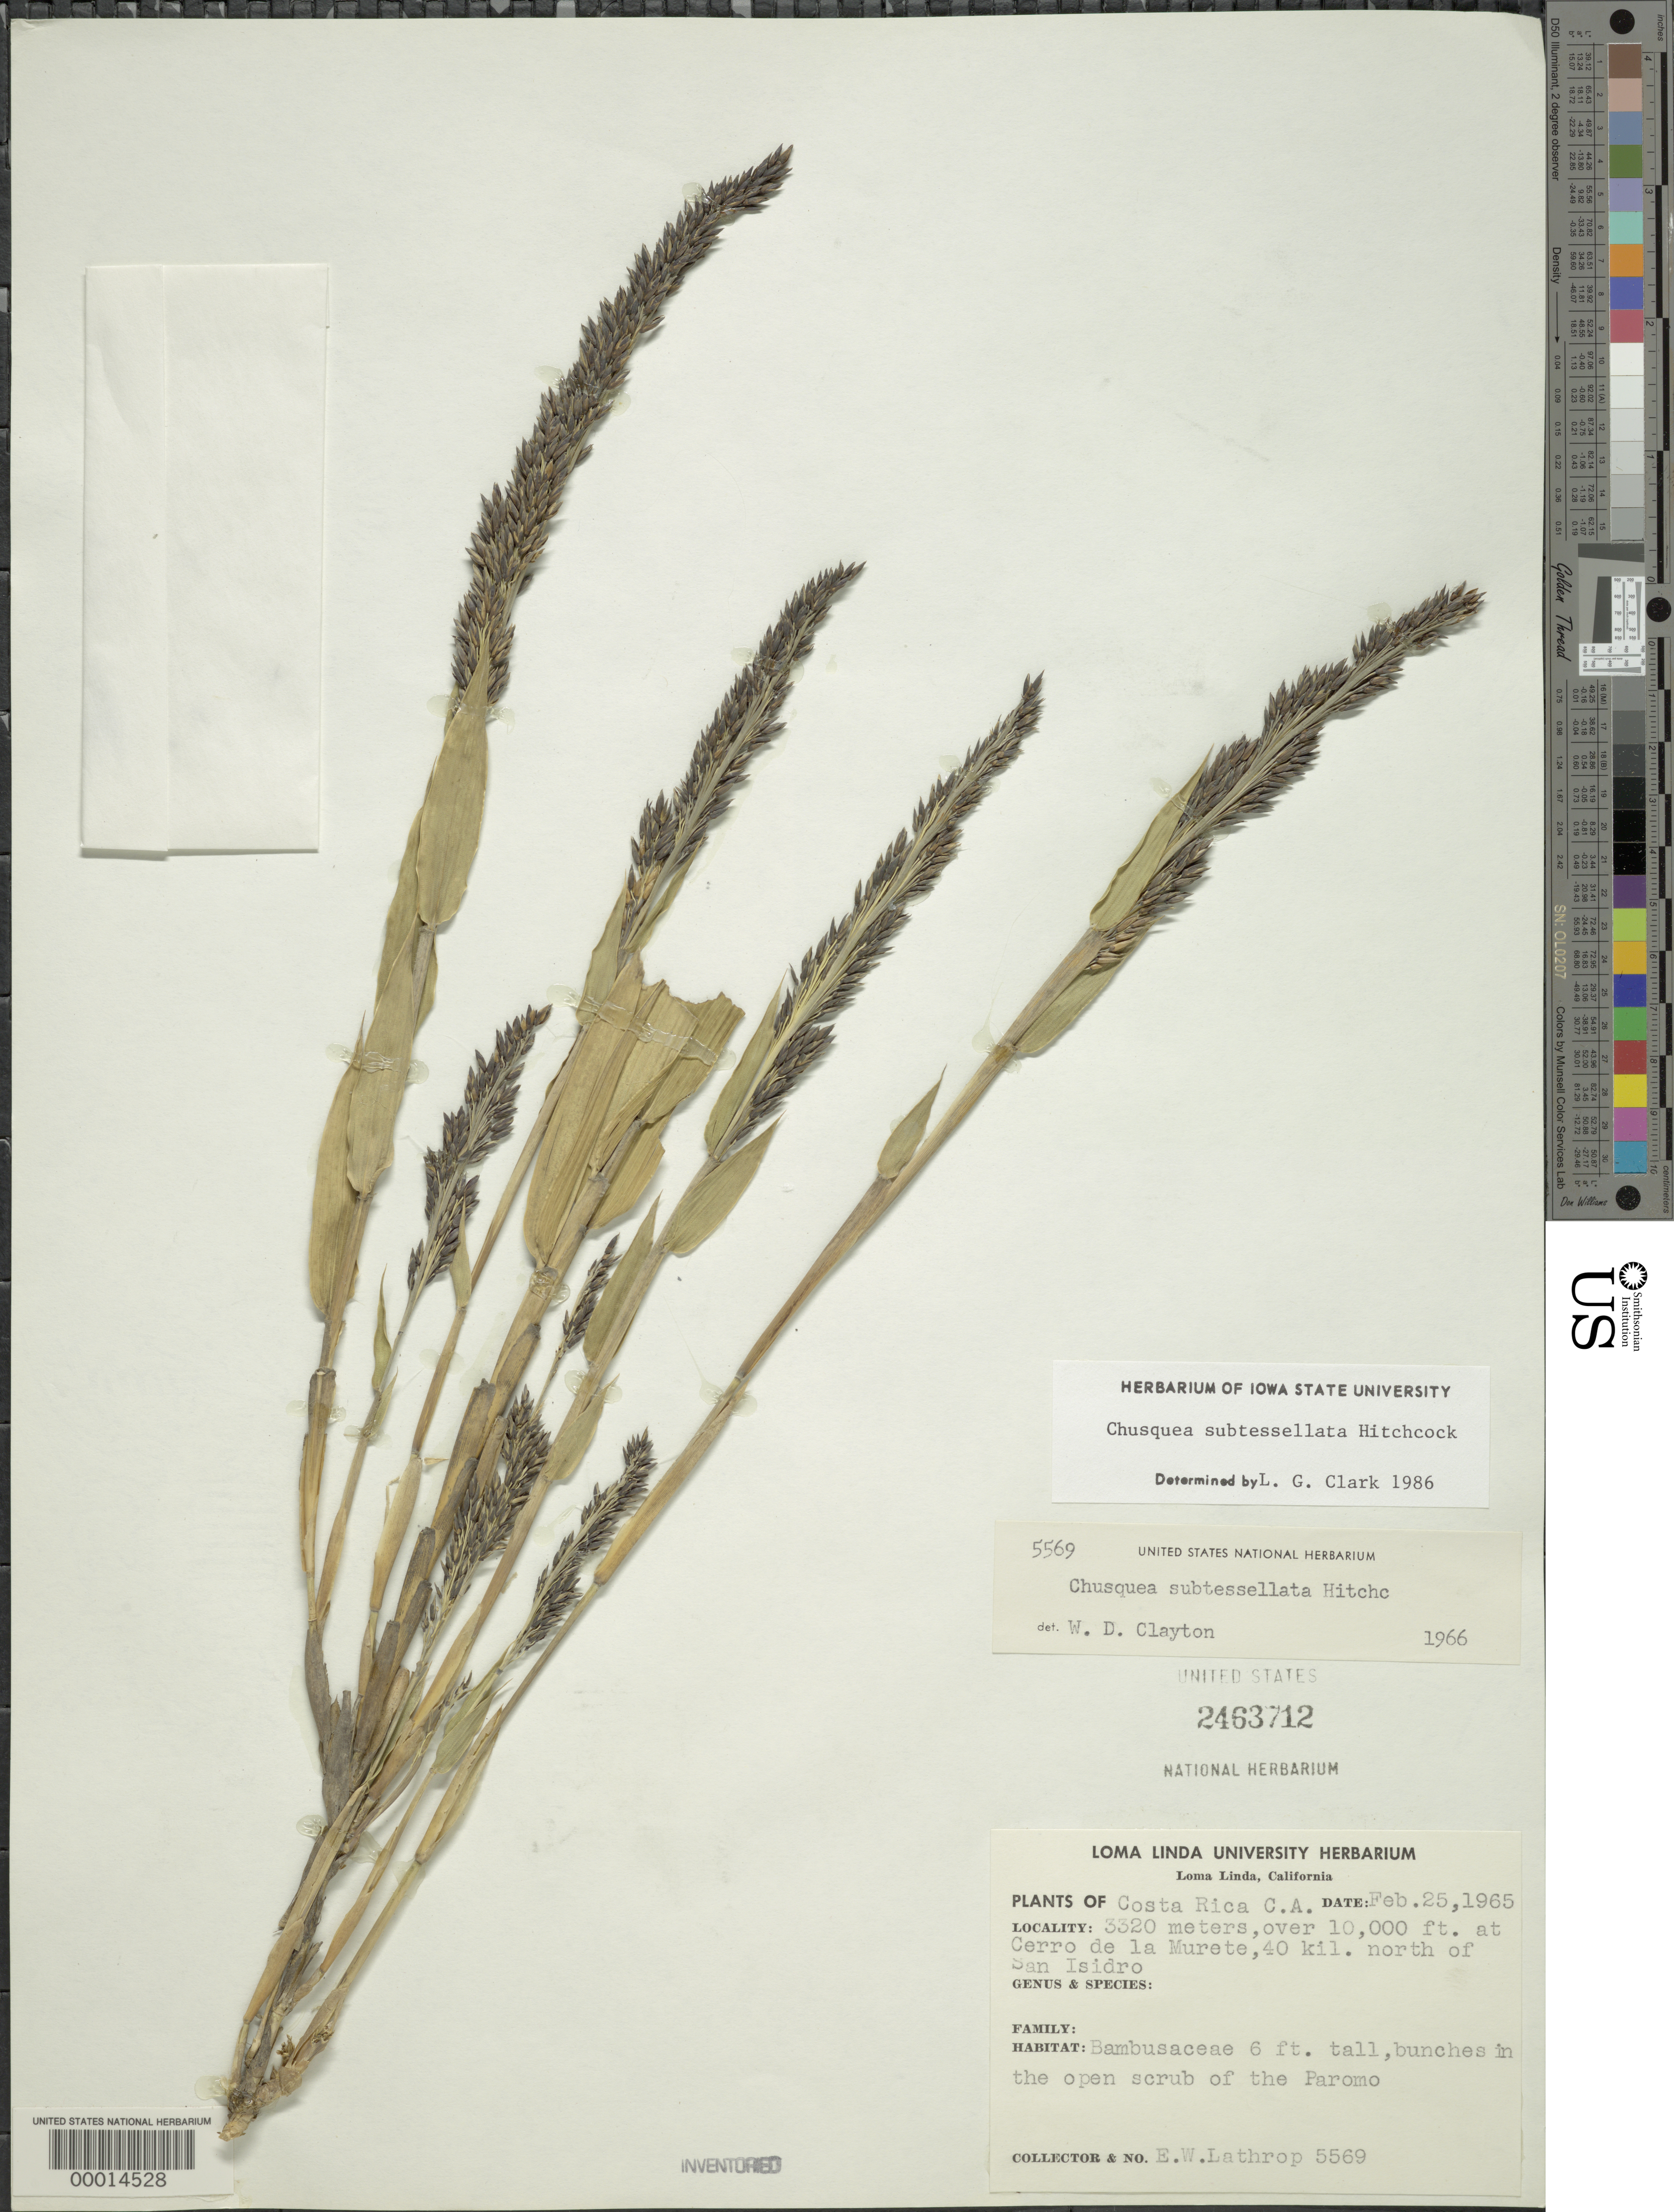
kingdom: Plantae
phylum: Tracheophyta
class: Liliopsida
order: Poales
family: Poaceae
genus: Chusquea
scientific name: Chusquea subtessellata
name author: Hitchc.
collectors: E. W. Lathrop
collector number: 5569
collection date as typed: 25 Feb 1965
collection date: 1965-02-25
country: Costa Rica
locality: Cerro de La Muerte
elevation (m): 3050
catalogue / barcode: US 2463712